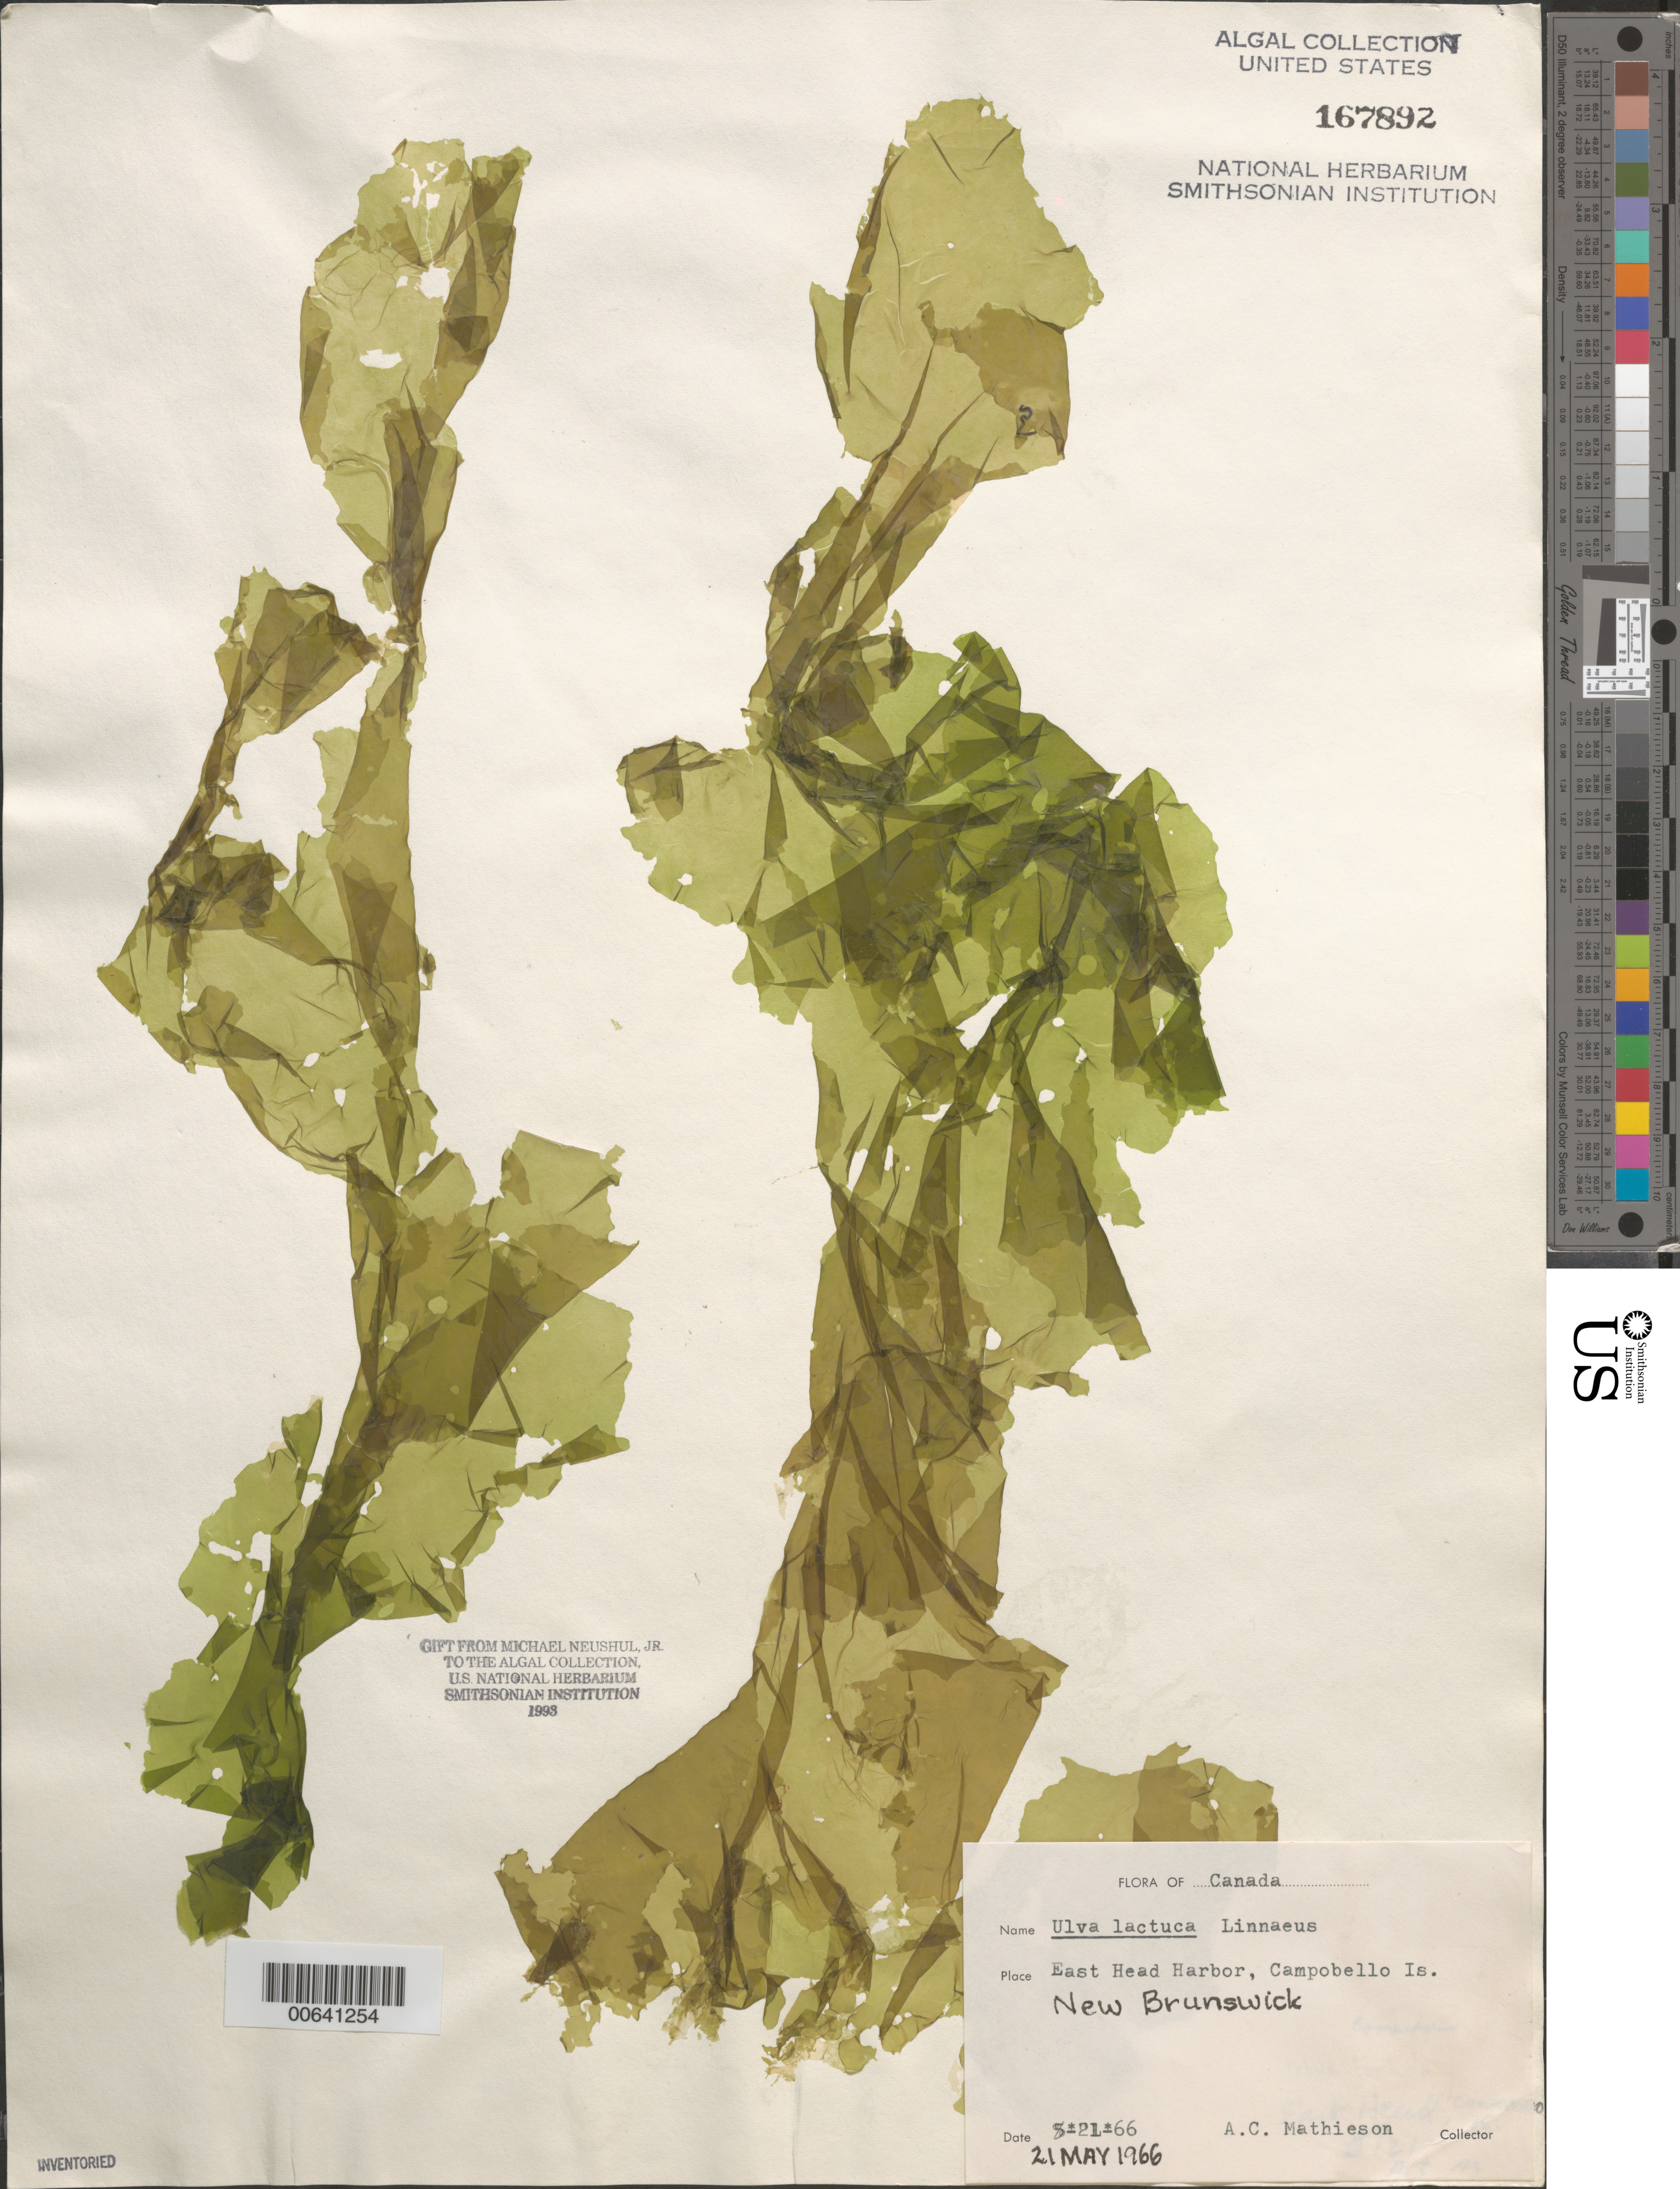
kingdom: Plantae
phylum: Chlorophyta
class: Ulvophyceae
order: Ulvales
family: Ulvaceae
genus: Ulva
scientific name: Ulva lactuca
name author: L.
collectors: A. C. Mathieson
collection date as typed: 21 May 1966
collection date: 1966-05-21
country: Canada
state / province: New Brunswick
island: Campobello Island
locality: East Head Harbor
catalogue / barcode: US 167892